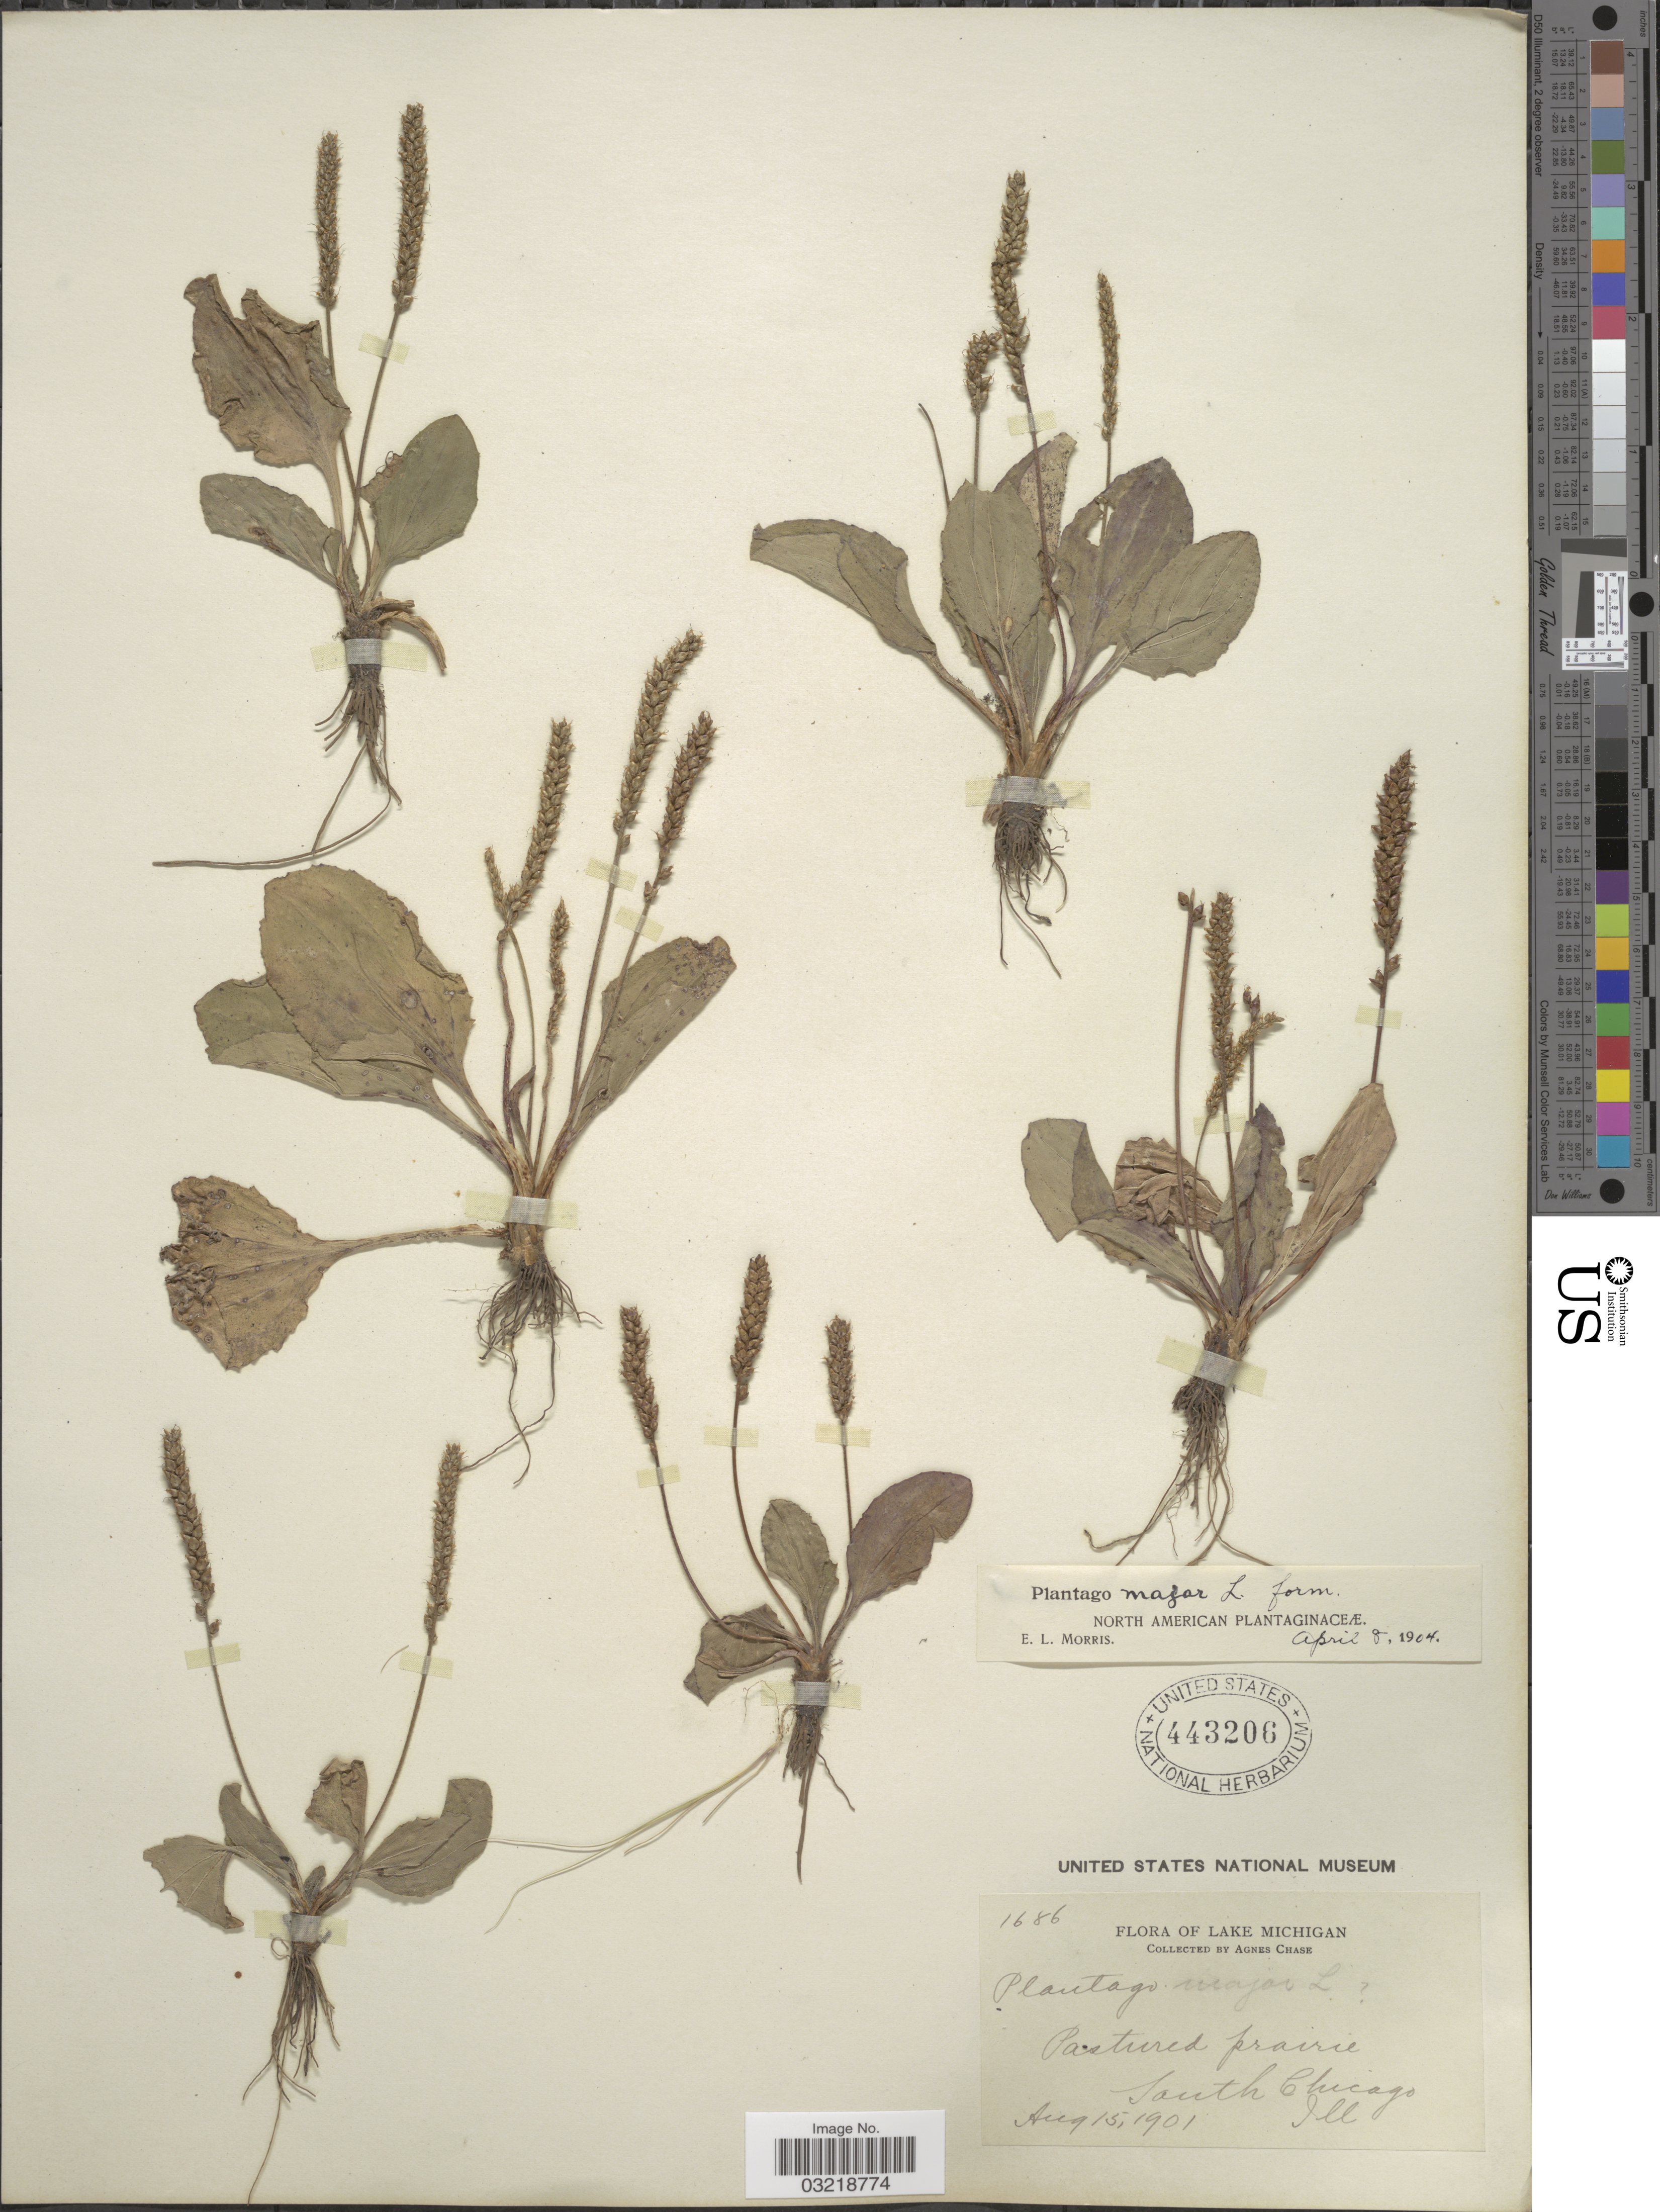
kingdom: Plantae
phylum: Tracheophyta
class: Magnoliopsida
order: Lamiales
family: Plantaginaceae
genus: Plantago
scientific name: Plantago major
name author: L.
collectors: A. Chase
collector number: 1686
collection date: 1901-08-15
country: United States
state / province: Illinois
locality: Lake Michigan. South Chicago.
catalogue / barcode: US 443206